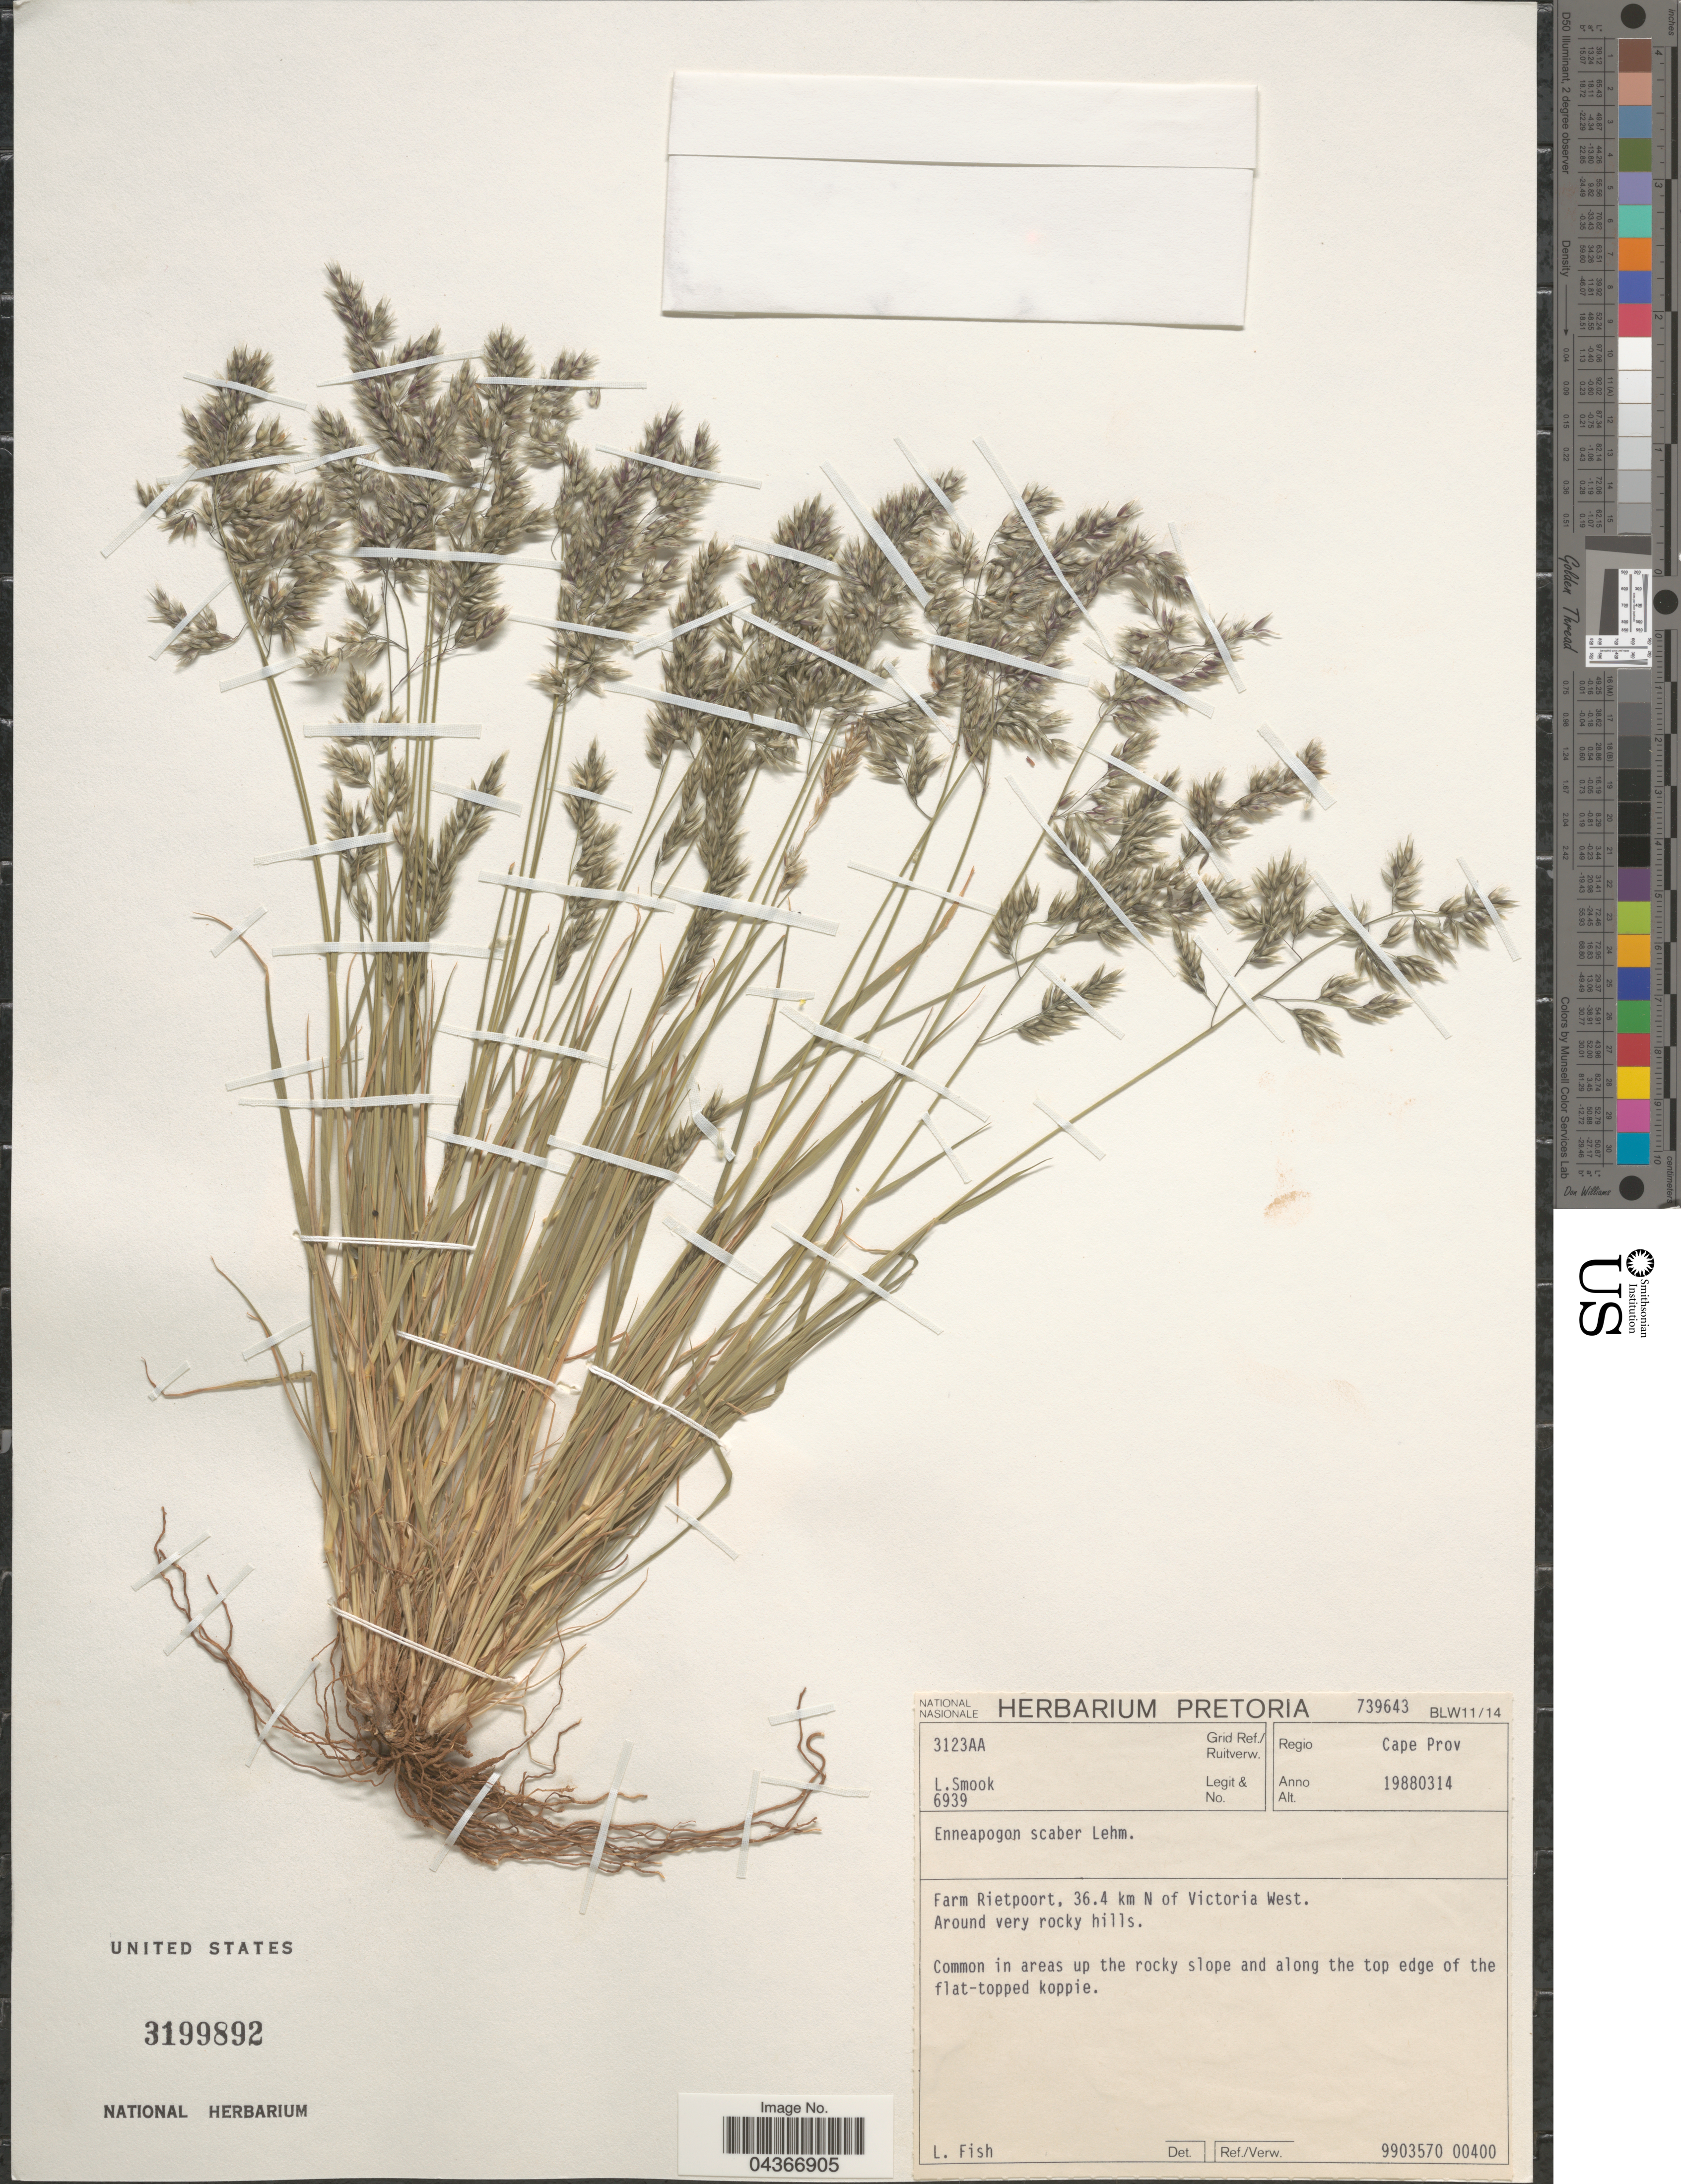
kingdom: Plantae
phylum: Tracheophyta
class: Liliopsida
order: Poales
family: Poaceae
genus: Enneapogon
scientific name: Enneapogon scaber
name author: Lehm.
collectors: L. Smook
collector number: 6939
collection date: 1988-03-14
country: South Africa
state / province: Northern Cape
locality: Grid Ref./ Ruitverw. 3123AA. Regio Cape Prov. Farm Rietpoort, 36.4 km N of Victoria West.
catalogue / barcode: US 3199892